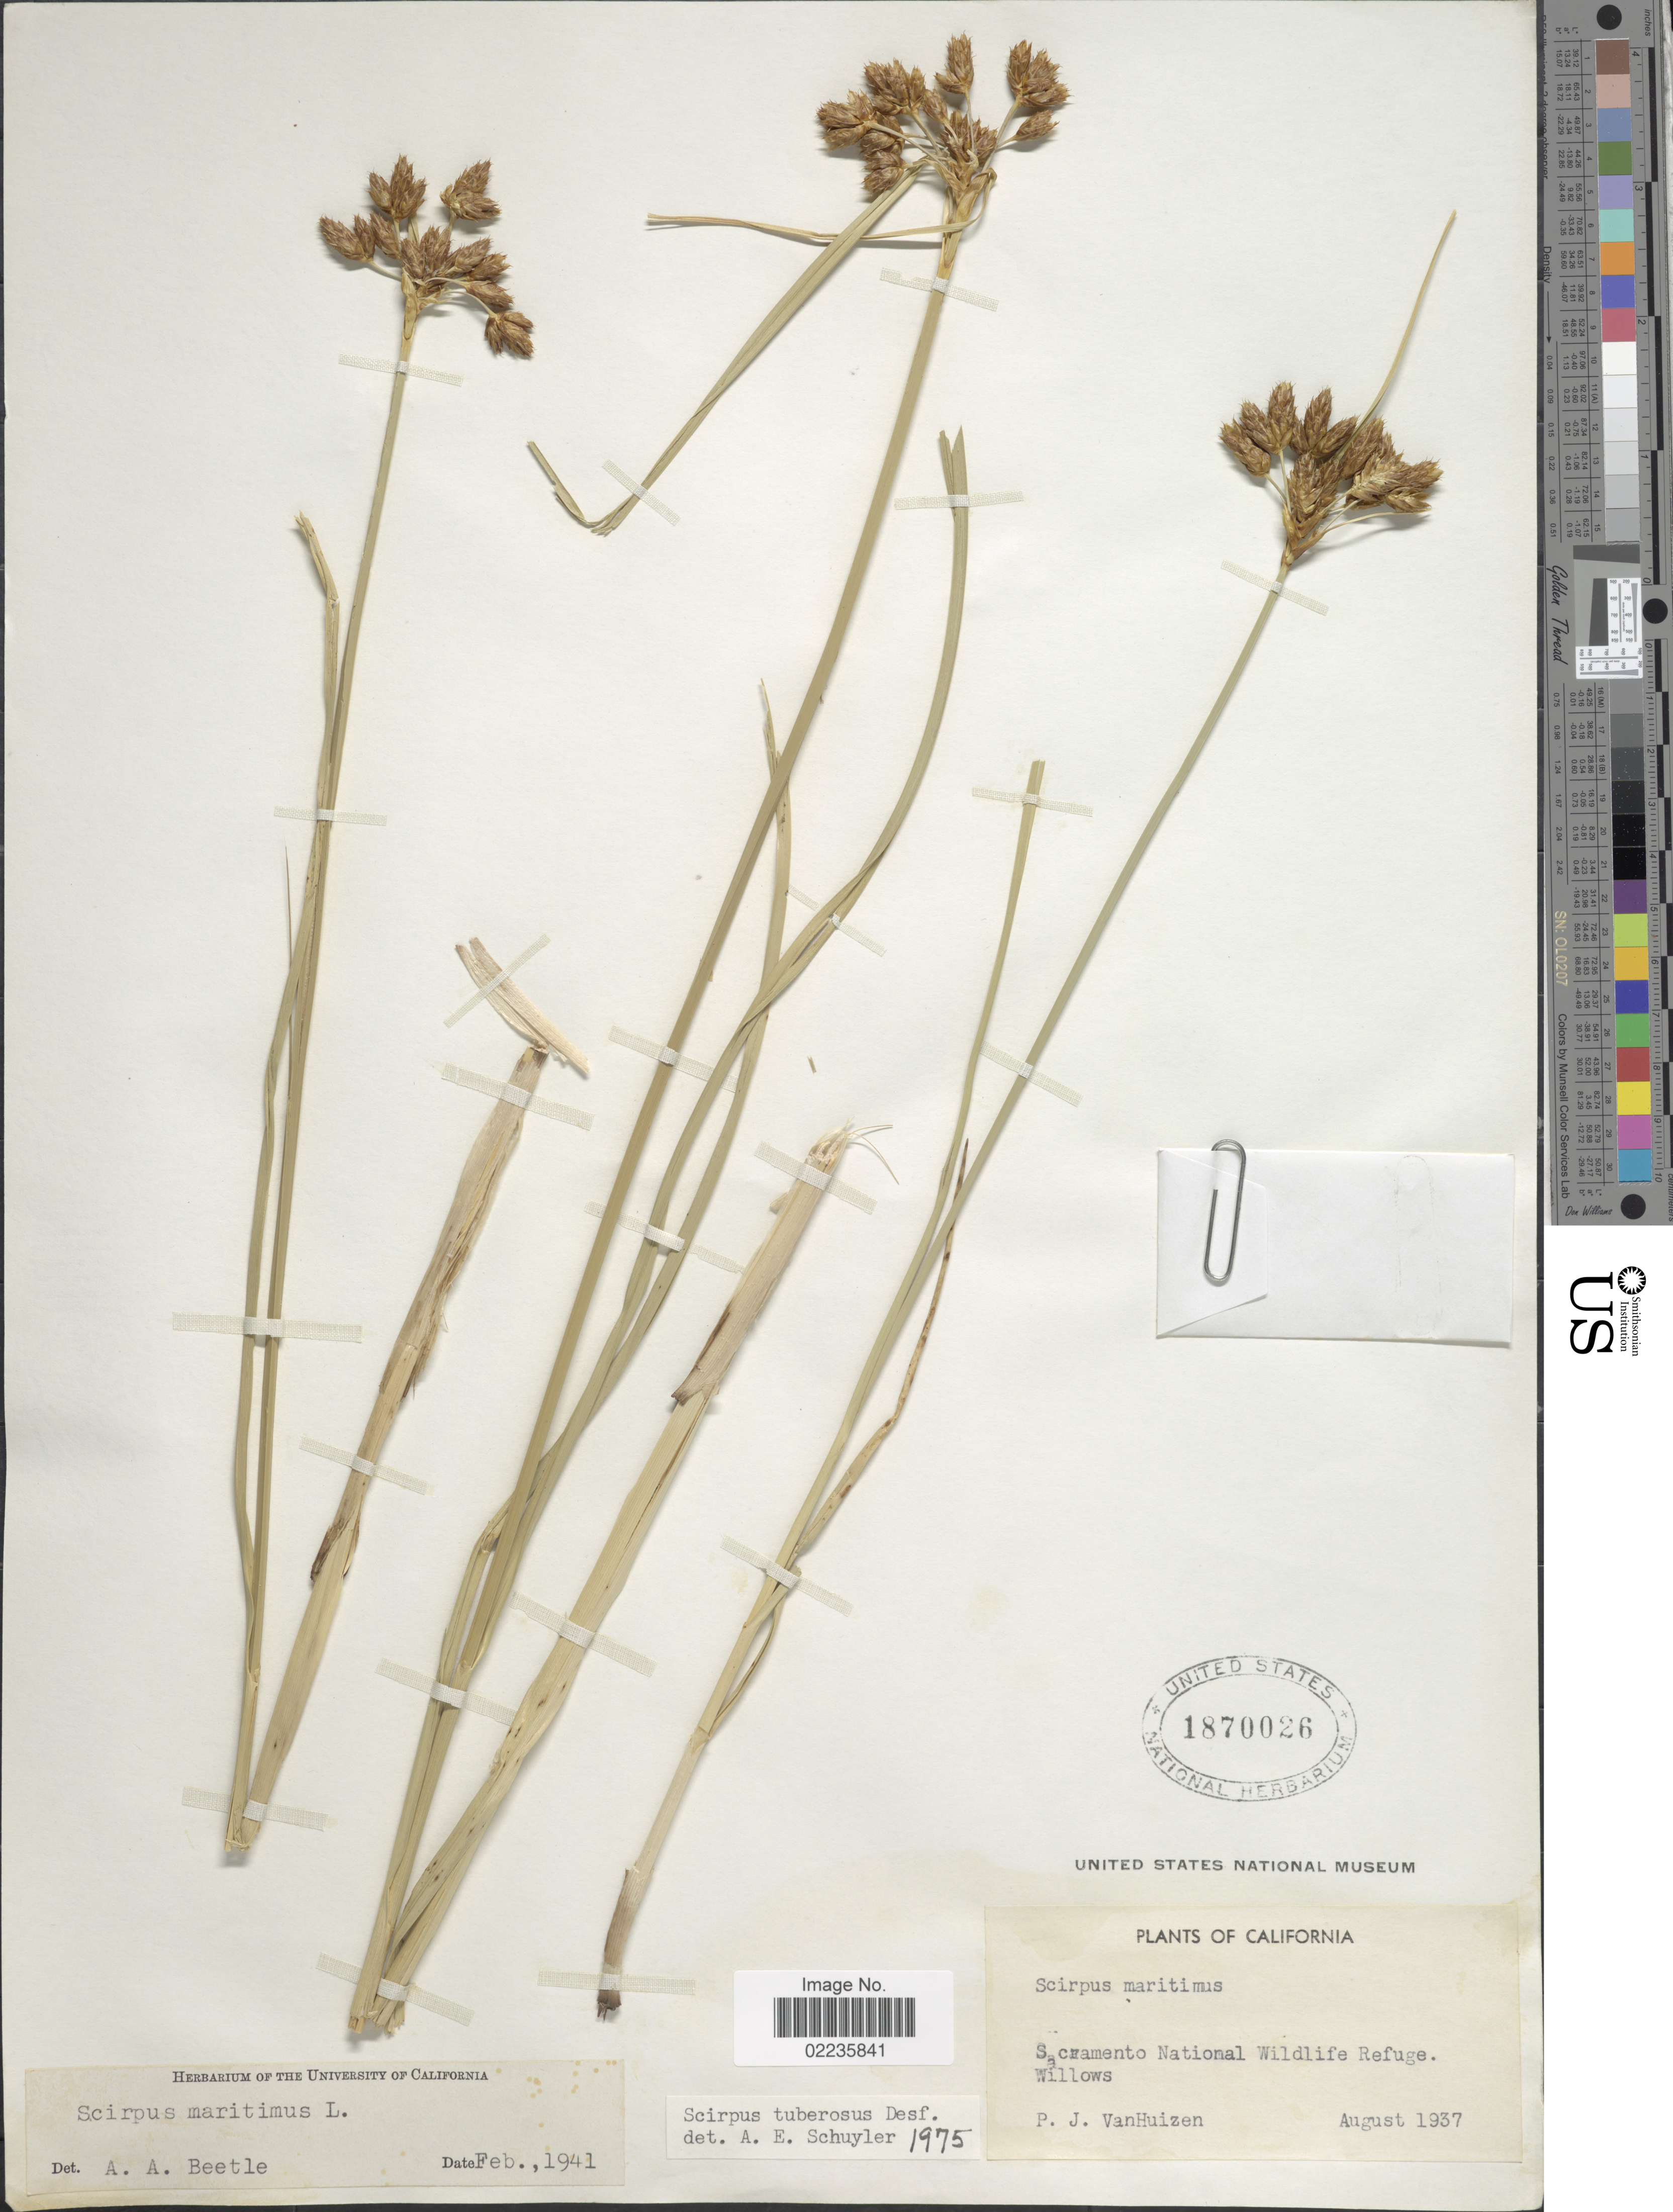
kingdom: Plantae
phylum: Tracheophyta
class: Liliopsida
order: Poales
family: Cyperaceae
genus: Bolboschoenus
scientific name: Bolboschoenus glaucus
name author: (Lam.) S.G. Sm.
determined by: Strong, Mark T., (BOT), Smithsonian Institution - National Museum of Natural History (UNITED STATES)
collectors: P. Huizen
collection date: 1937-08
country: United States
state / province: California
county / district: Sacramento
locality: Sacramento National Wildlife Refuge. Willows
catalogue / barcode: US 1870026